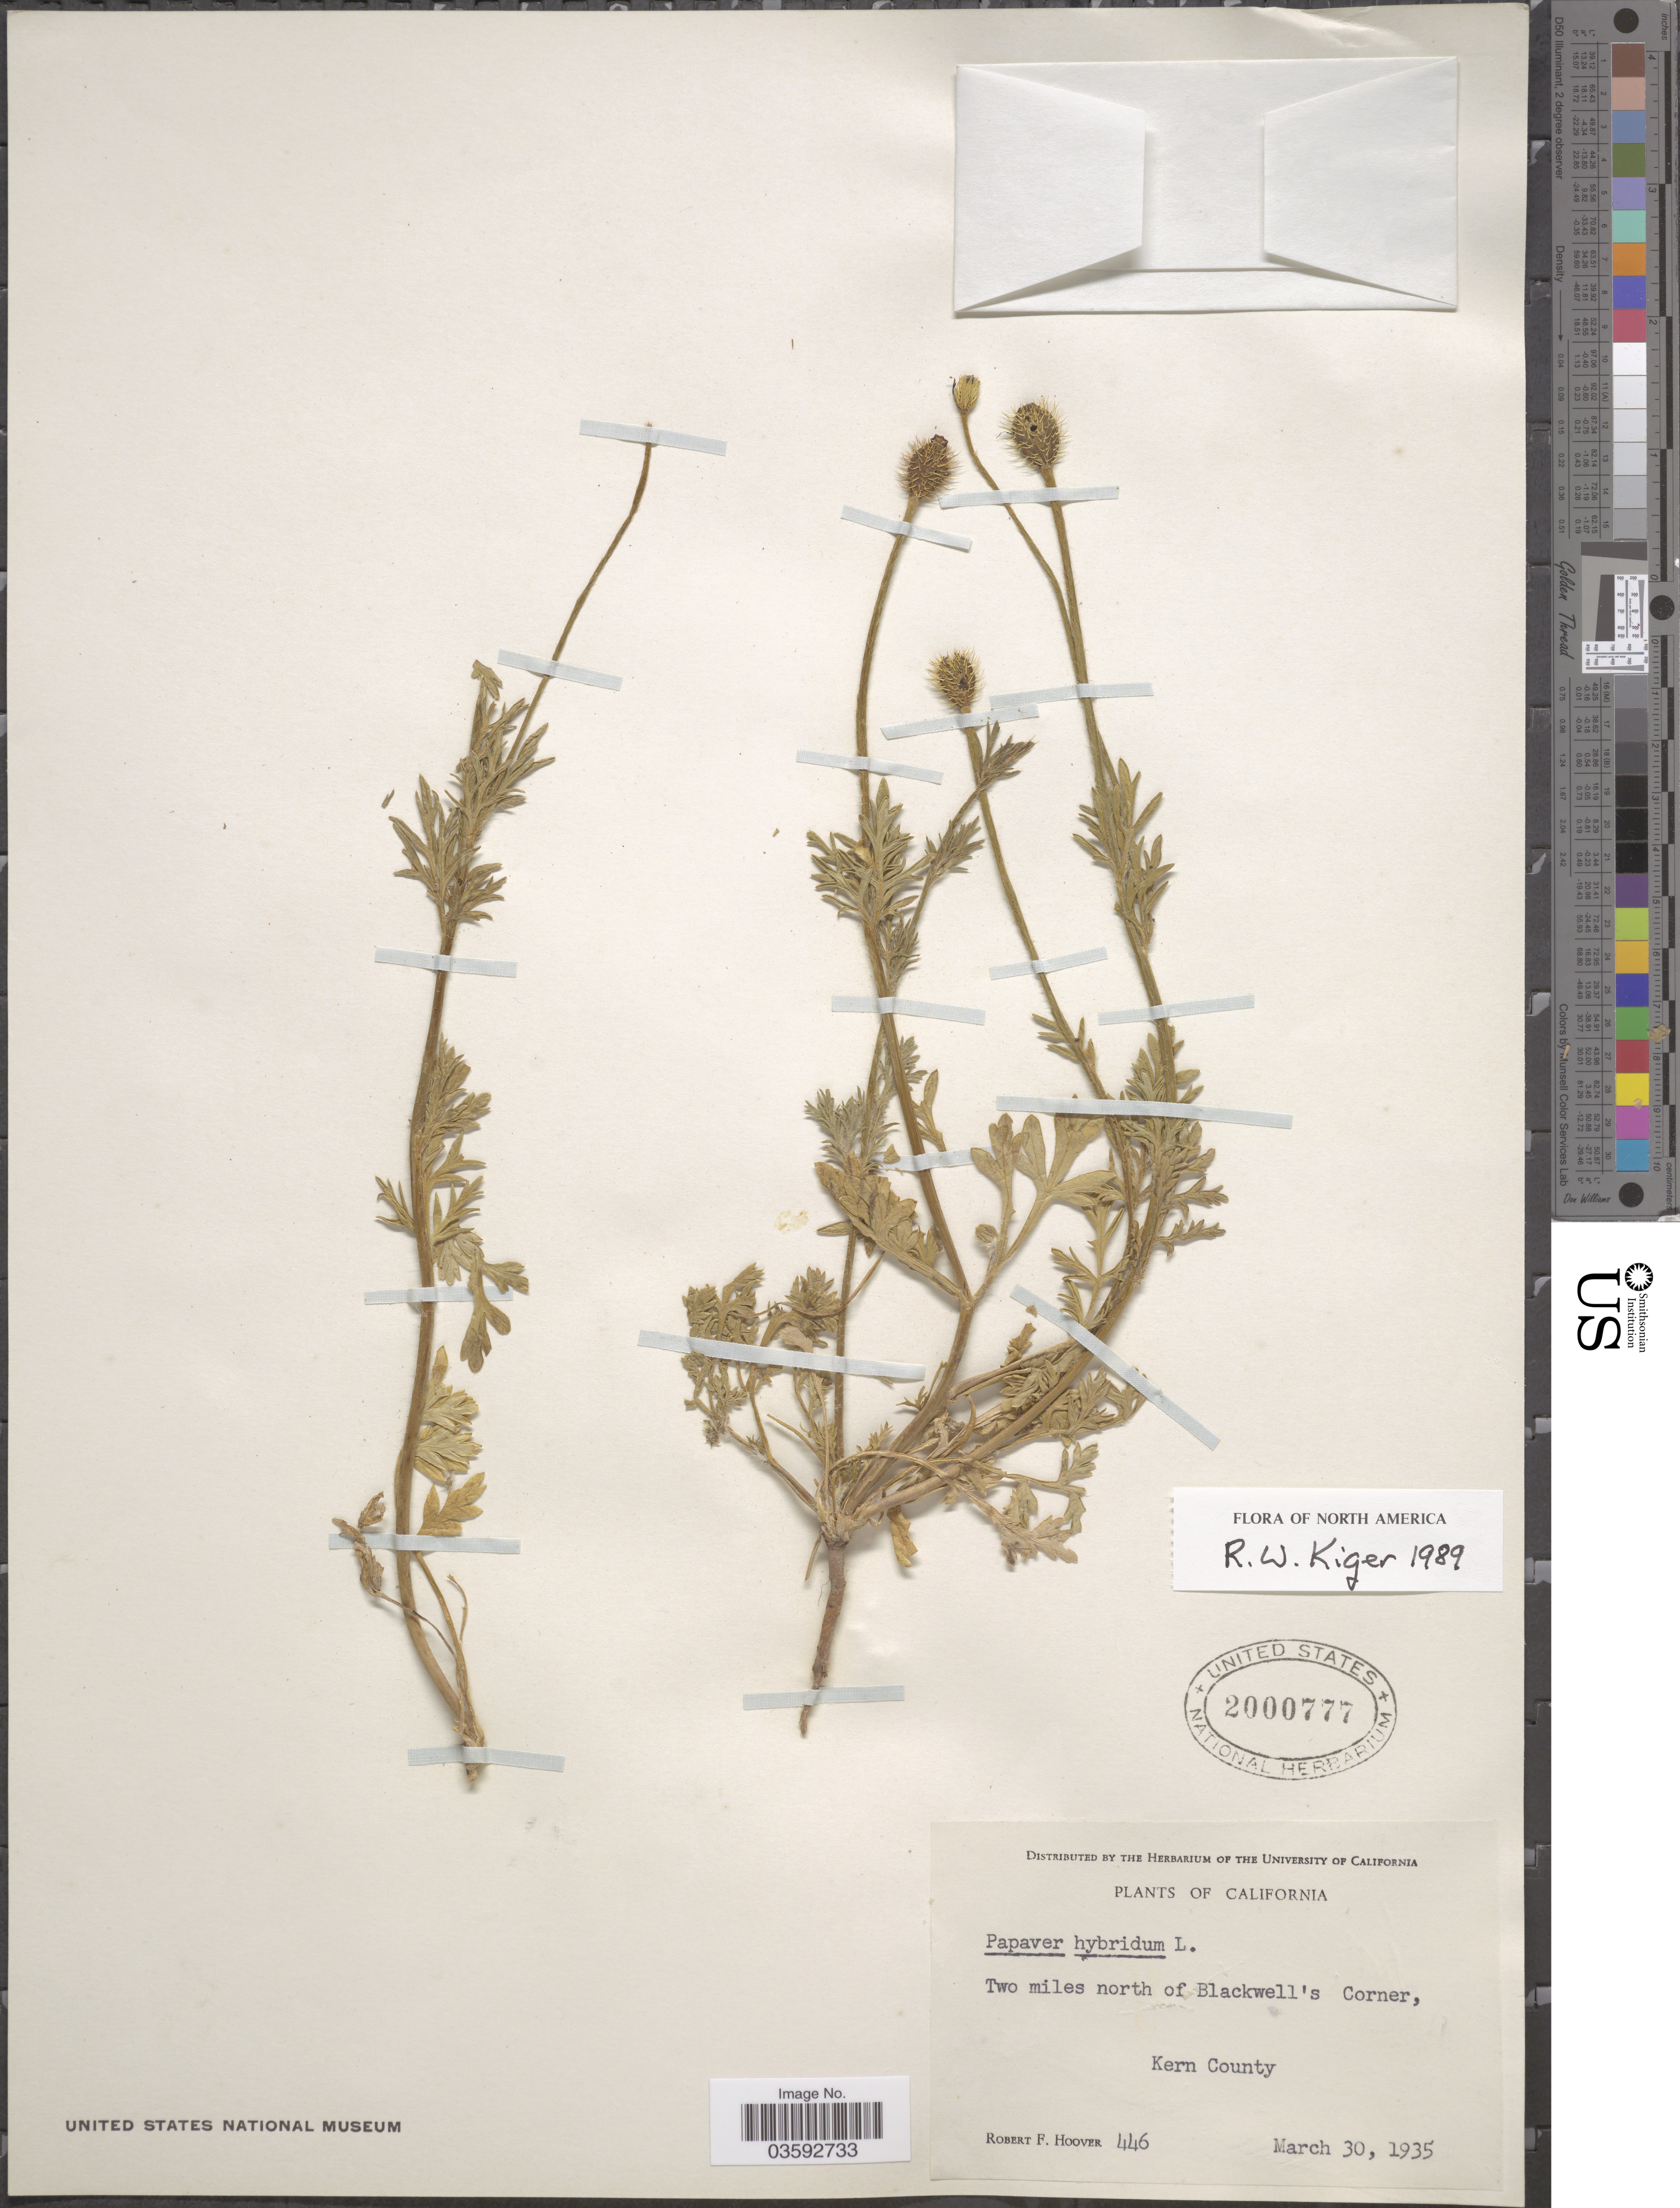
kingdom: Plantae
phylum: Tracheophyta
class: Magnoliopsida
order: Ranunculales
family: Papaveraceae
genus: Papaver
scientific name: Papaver hybridum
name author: L.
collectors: R. F. Hoover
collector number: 446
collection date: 1935-03-30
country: United States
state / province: California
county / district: Kern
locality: Two miles north of Blackwell's Corner, Kern County.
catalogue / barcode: US 2000777